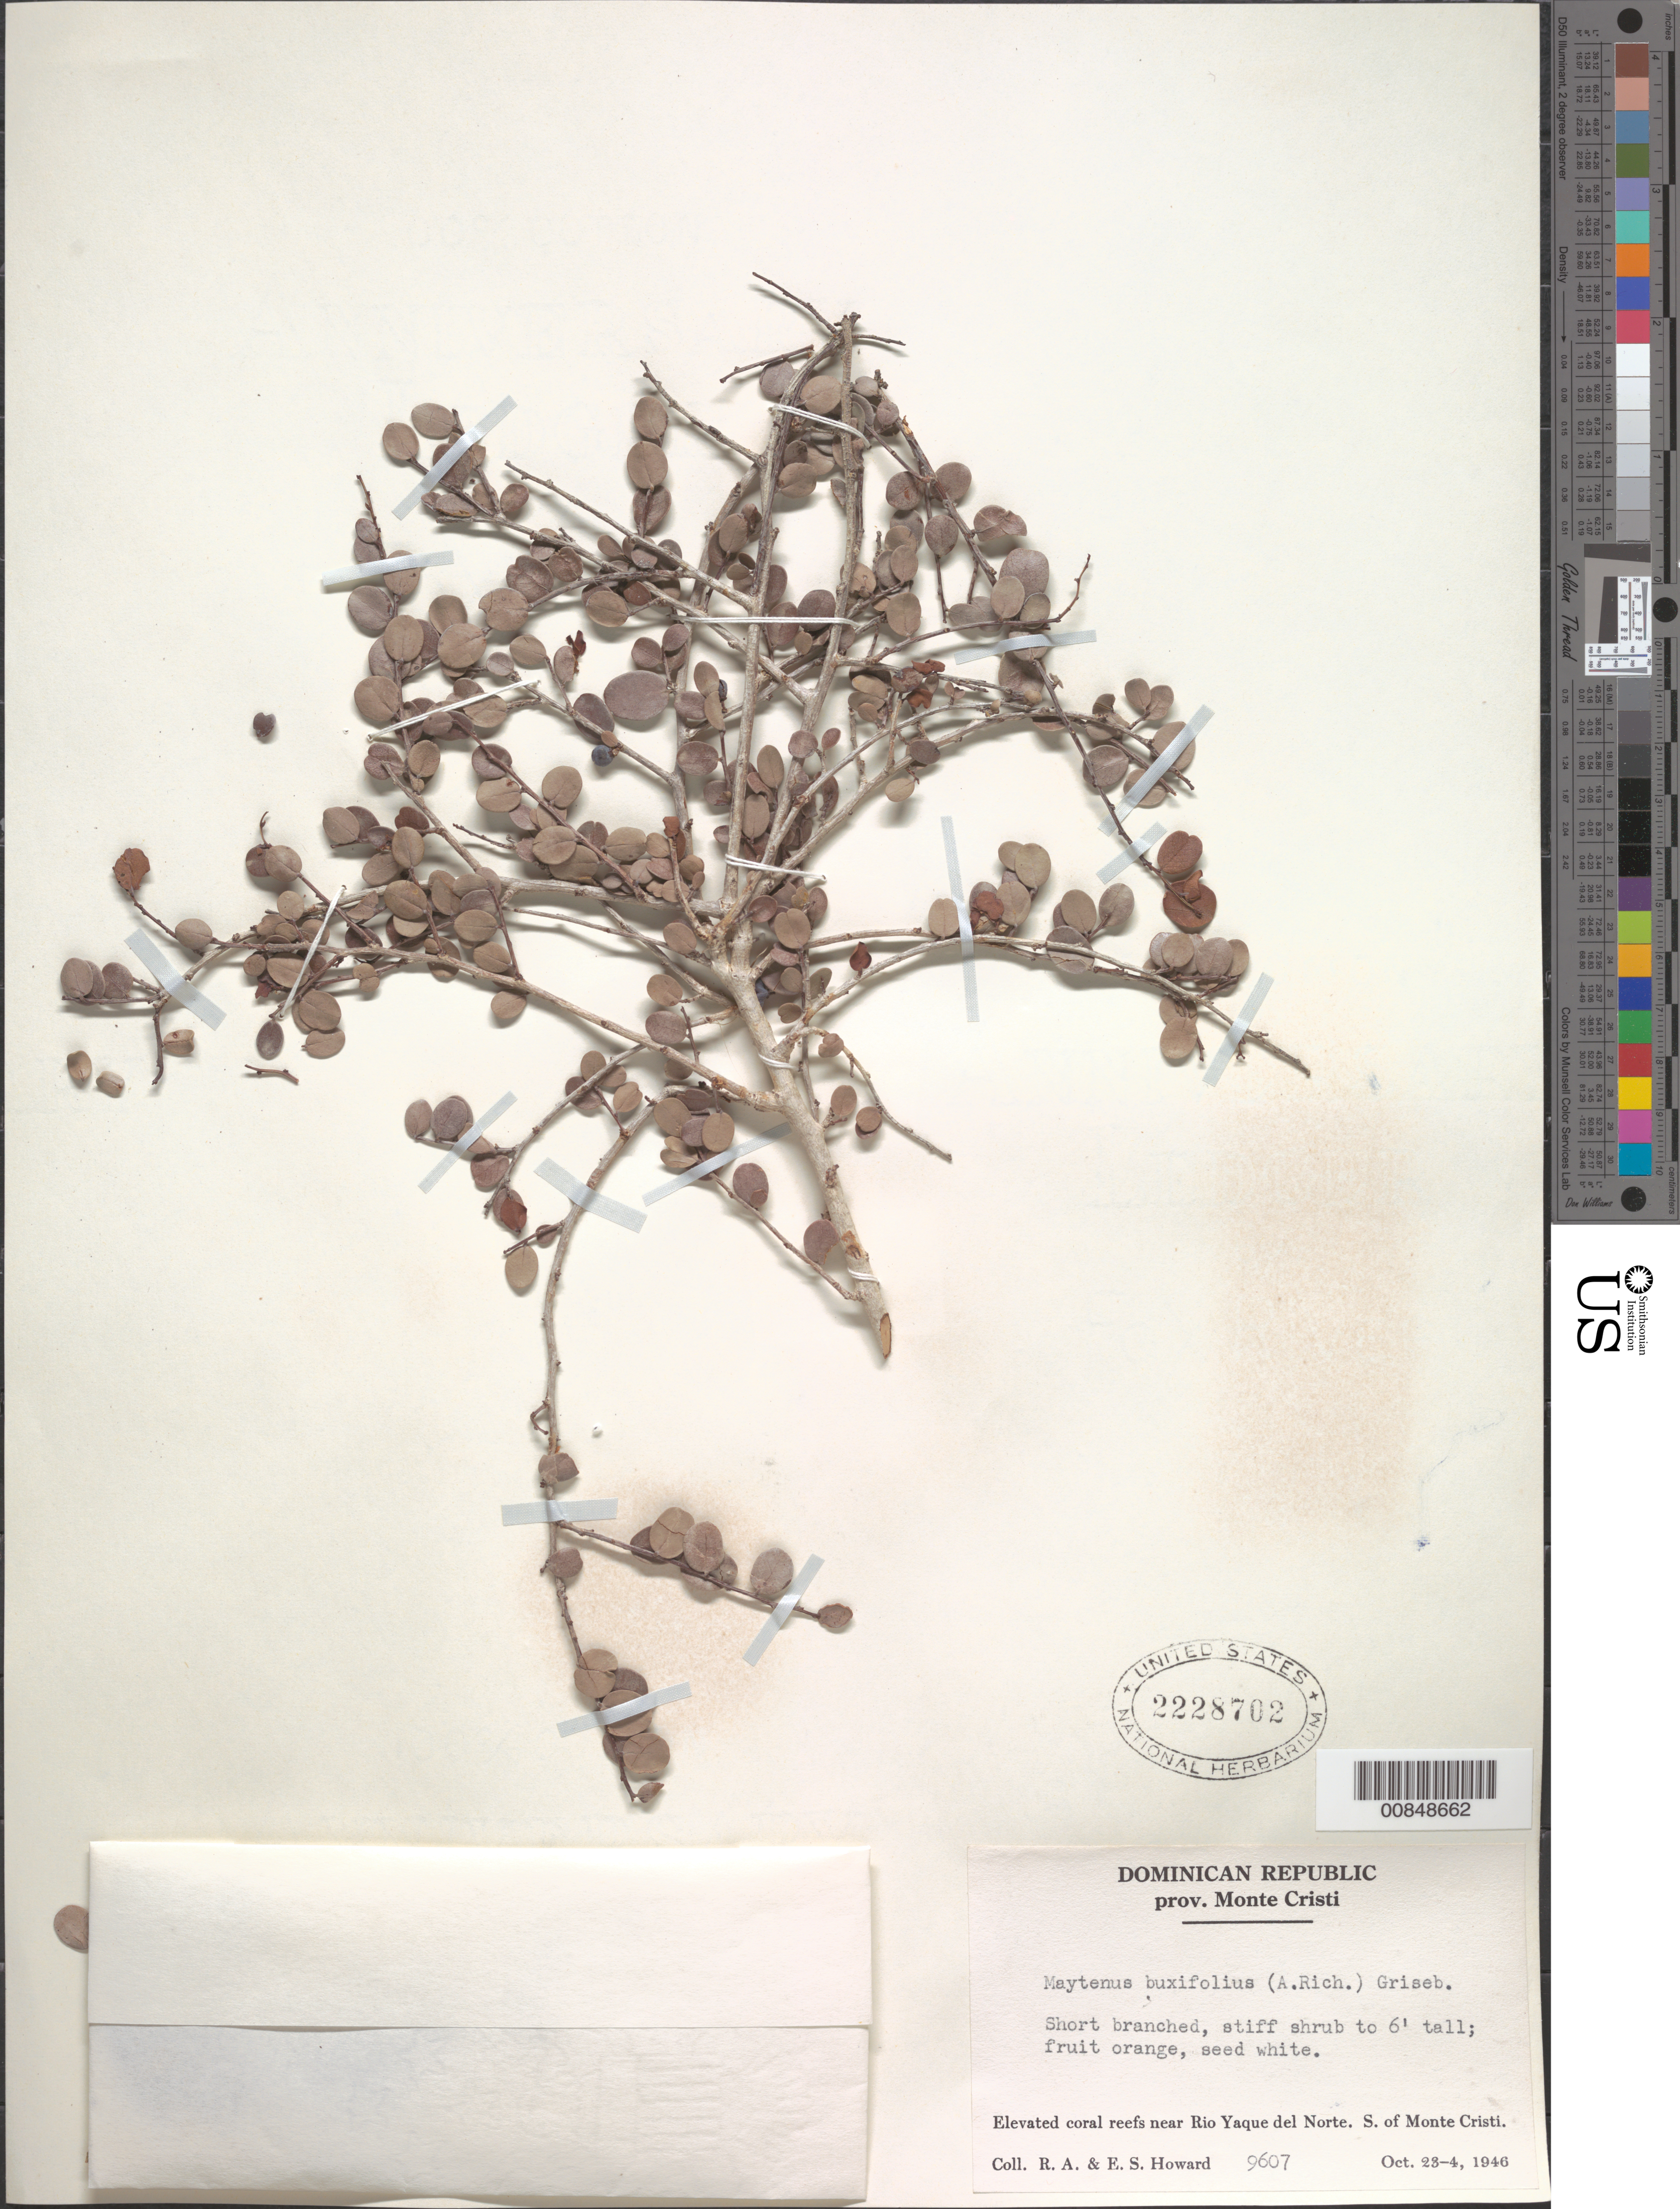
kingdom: Plantae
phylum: Tracheophyta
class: Magnoliopsida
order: Celastrales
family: Celastraceae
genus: Maytenus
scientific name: Maytenus buxifolia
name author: (A. Rich.) Griseb.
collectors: R. A. Howard & E. S. Howard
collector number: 9607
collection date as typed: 23 Oct 1946 to 24 Oct 1946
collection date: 1946-10-23/1946-10-24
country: Dominican Republic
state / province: Monte Cristi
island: Hispaniola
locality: Near Rio Yaque del Norte, S of Montecristi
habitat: Elevated coral reefs near rio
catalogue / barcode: US 2228702